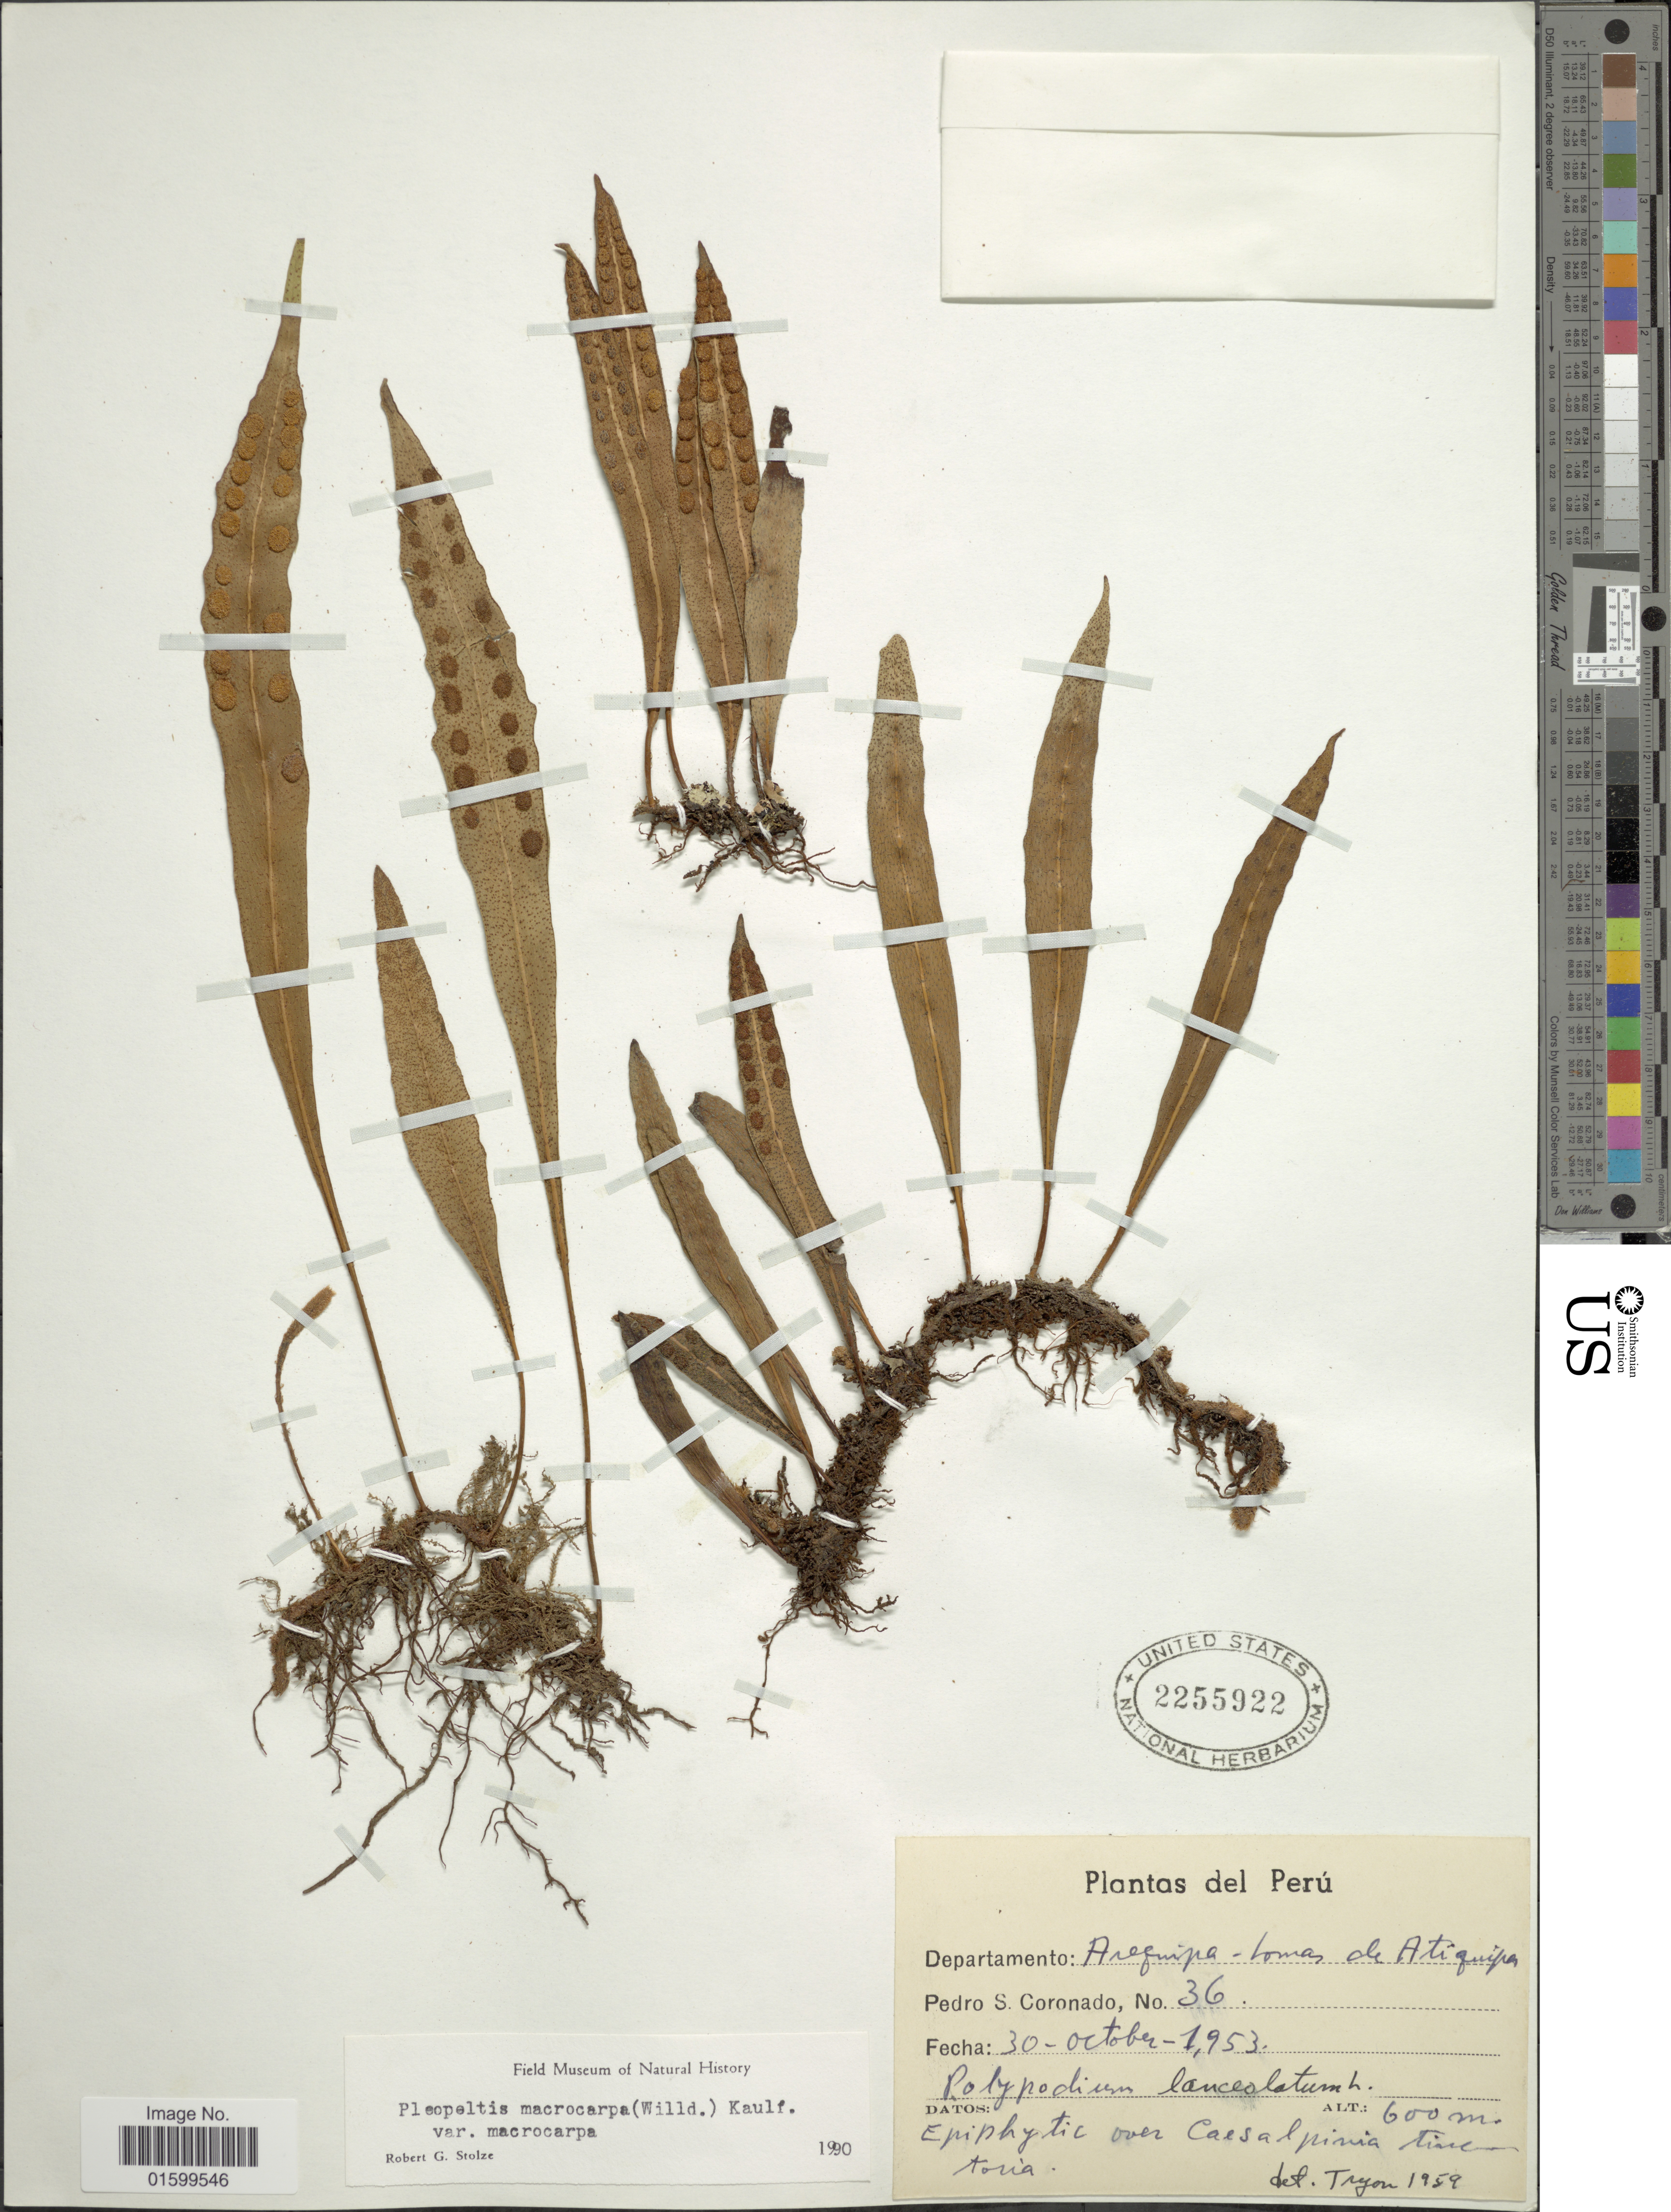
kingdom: Plantae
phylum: Tracheophyta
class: Polypodiopsida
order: Polypodiales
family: Polypodiaceae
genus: Pleopeltis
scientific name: Pleopeltis macrocarpa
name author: (Bory ex Willd.) Kaulf.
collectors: P. Coronado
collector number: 36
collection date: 1953-10-30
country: Peru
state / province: Arequipa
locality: Departamento Arequipa-Lomas de Atiquipa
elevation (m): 600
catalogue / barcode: US 2255922